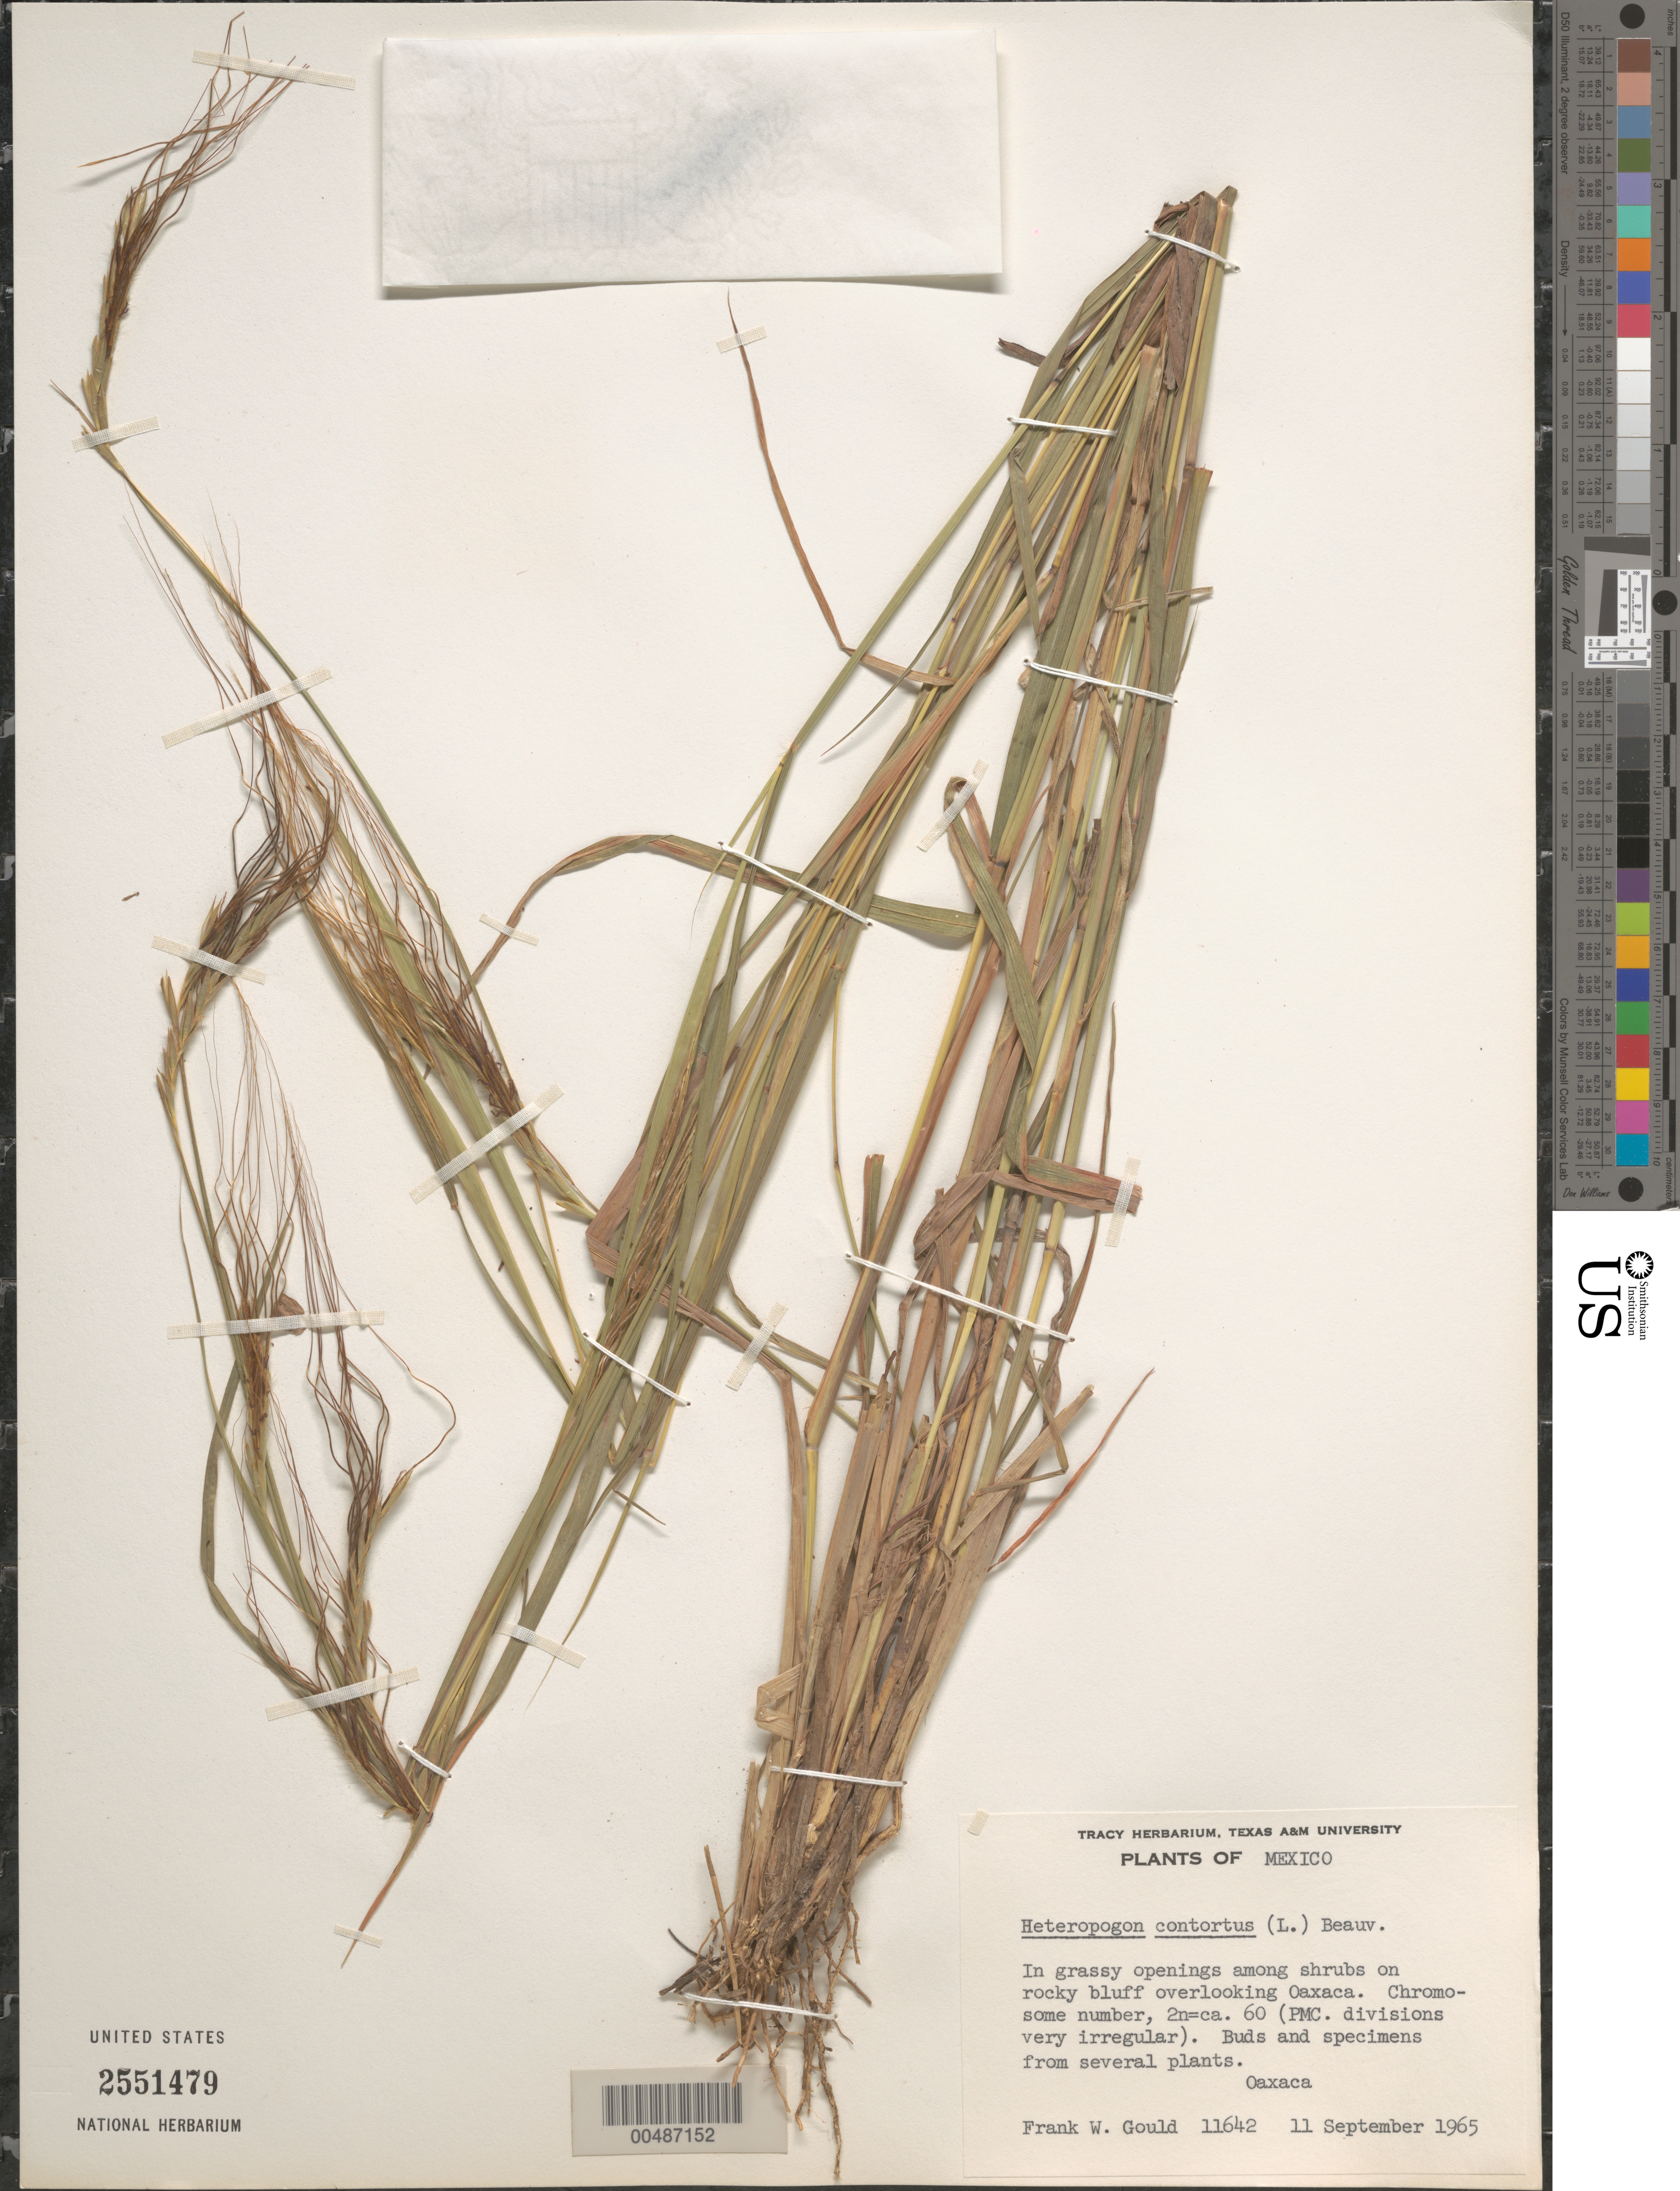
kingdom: Plantae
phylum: Tracheophyta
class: Liliopsida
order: Poales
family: Poaceae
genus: Heteropogon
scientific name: Heteropogon contortus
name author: (L.) P. Beauv. ex Roem. & Schult.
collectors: F. W. Gould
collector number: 11642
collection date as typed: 11 Sep 1965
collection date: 1965-09-11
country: Mexico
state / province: Oaxaca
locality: Overlooking Oaxaca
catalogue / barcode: US 2551479